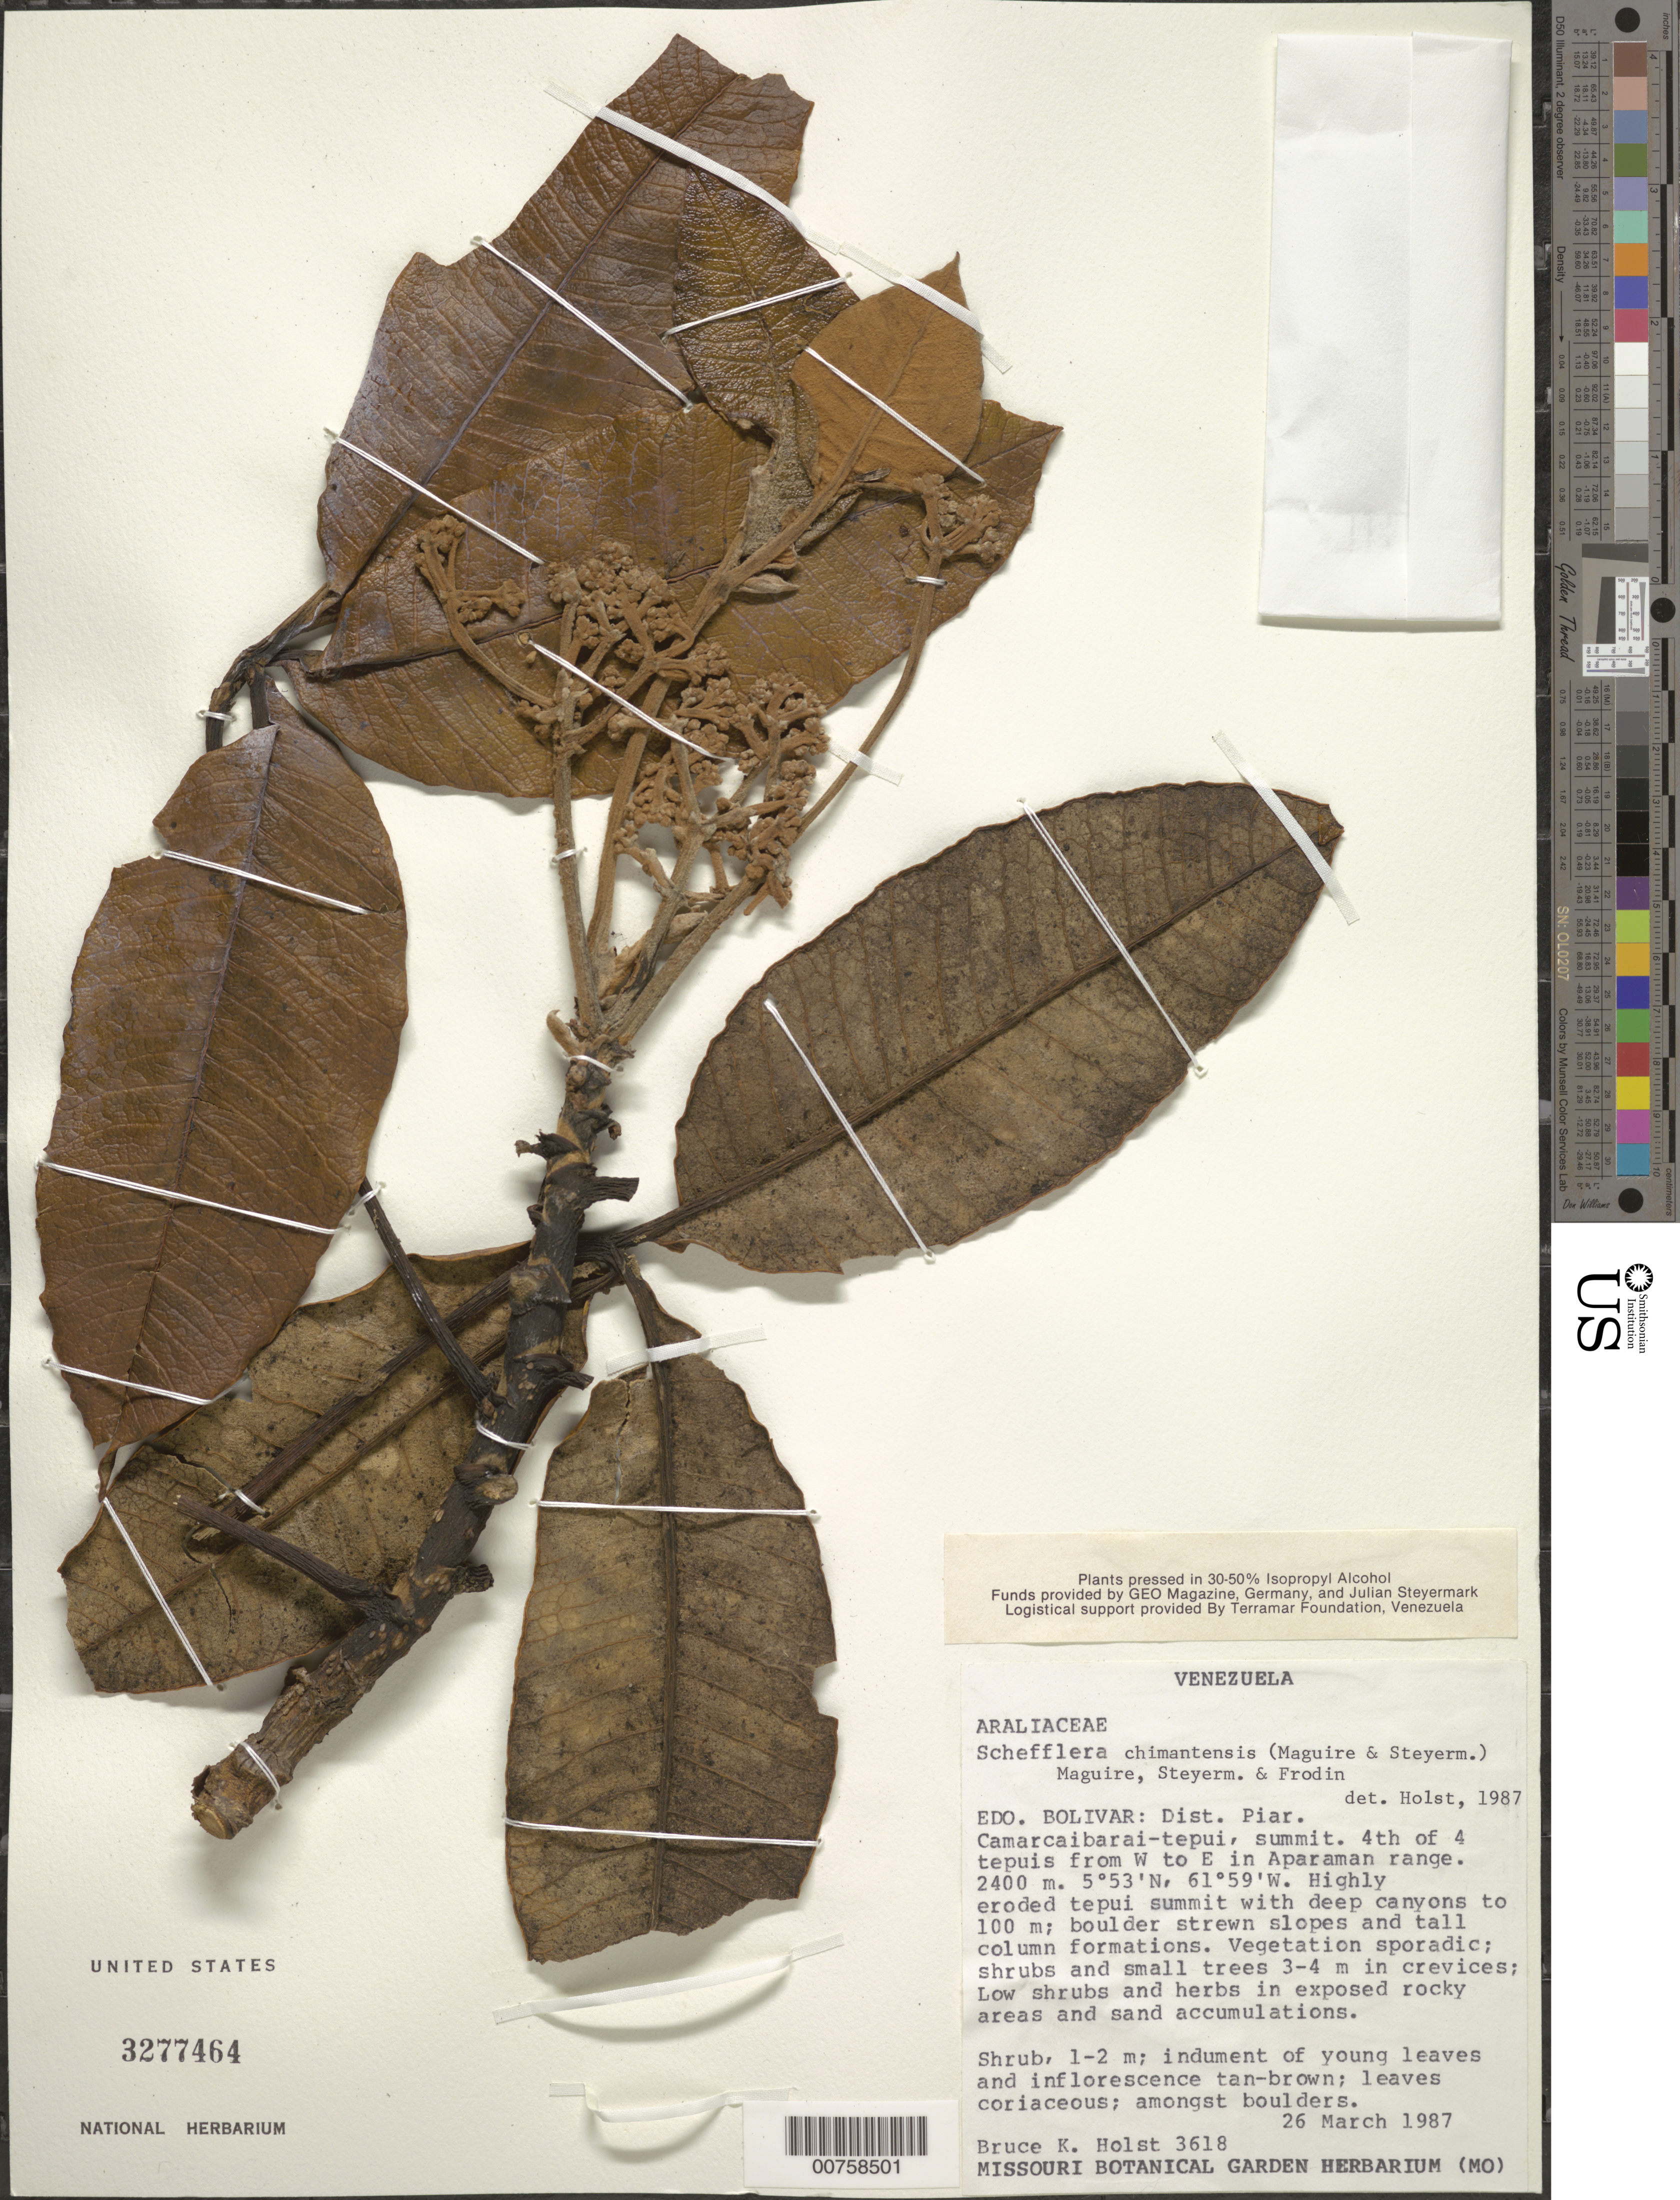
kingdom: Plantae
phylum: Tracheophyta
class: Magnoliopsida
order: Apiales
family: Araliaceae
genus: Schefflera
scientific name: Schefflera chimantensis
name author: (Steyerm. & Maguire) Maguire et al.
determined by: Holst, Bruce K.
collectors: B. Holst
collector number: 3618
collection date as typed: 26-Mar-87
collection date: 1987-03-26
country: Venezuela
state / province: Bolívar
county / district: Piar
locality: Camarcaibarai-tepuí, summit 4th of 4 tepuís from W to E in Aparaman range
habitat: Eroded tepui summit with deep canyons to 100 m; vegetation sporadic, low shurbs and herbs in exposed rocky areas and sand accumulations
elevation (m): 2400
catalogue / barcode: US 3277464